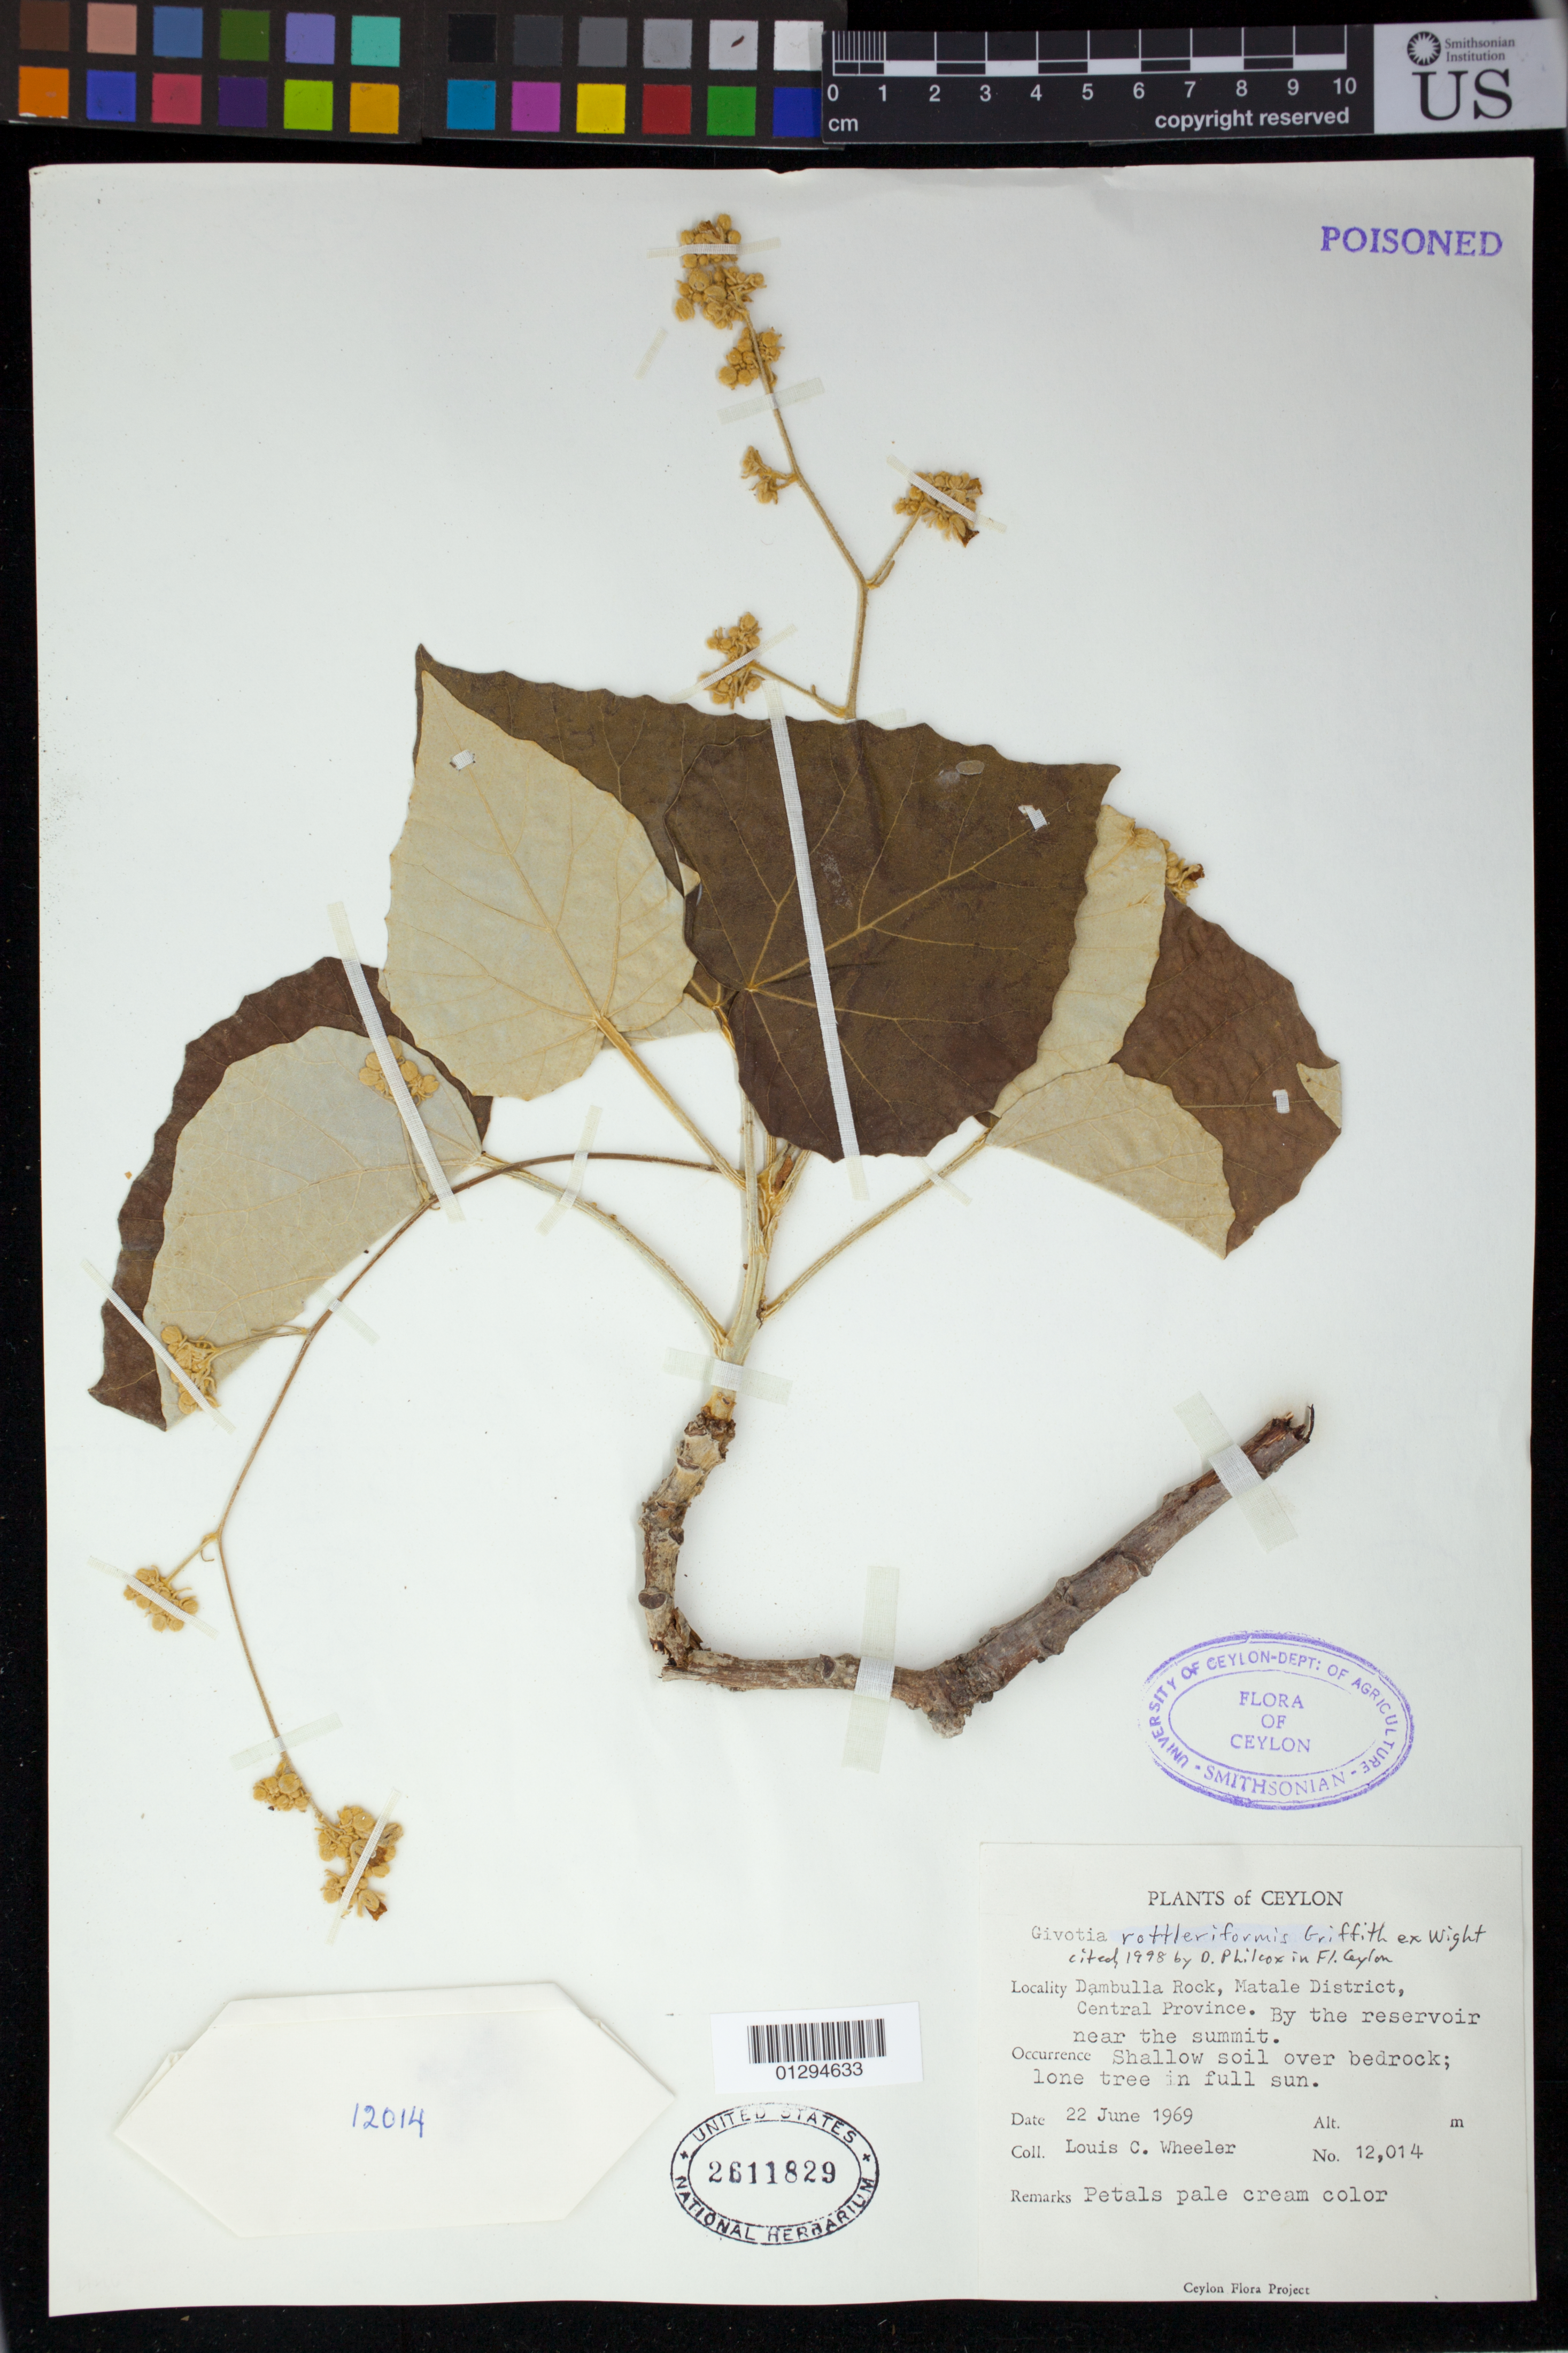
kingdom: Plantae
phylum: Tracheophyta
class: Magnoliopsida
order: Malpighiales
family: Euphorbiaceae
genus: Givotia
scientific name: Givotia rottleriformis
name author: Griff. ex Wight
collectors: L. C. Wheeler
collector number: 12014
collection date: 1969-06-22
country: Sri Lanka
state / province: Central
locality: Dambulla Rock, Matale District. By the reservoir near the summit.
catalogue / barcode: US 2611829